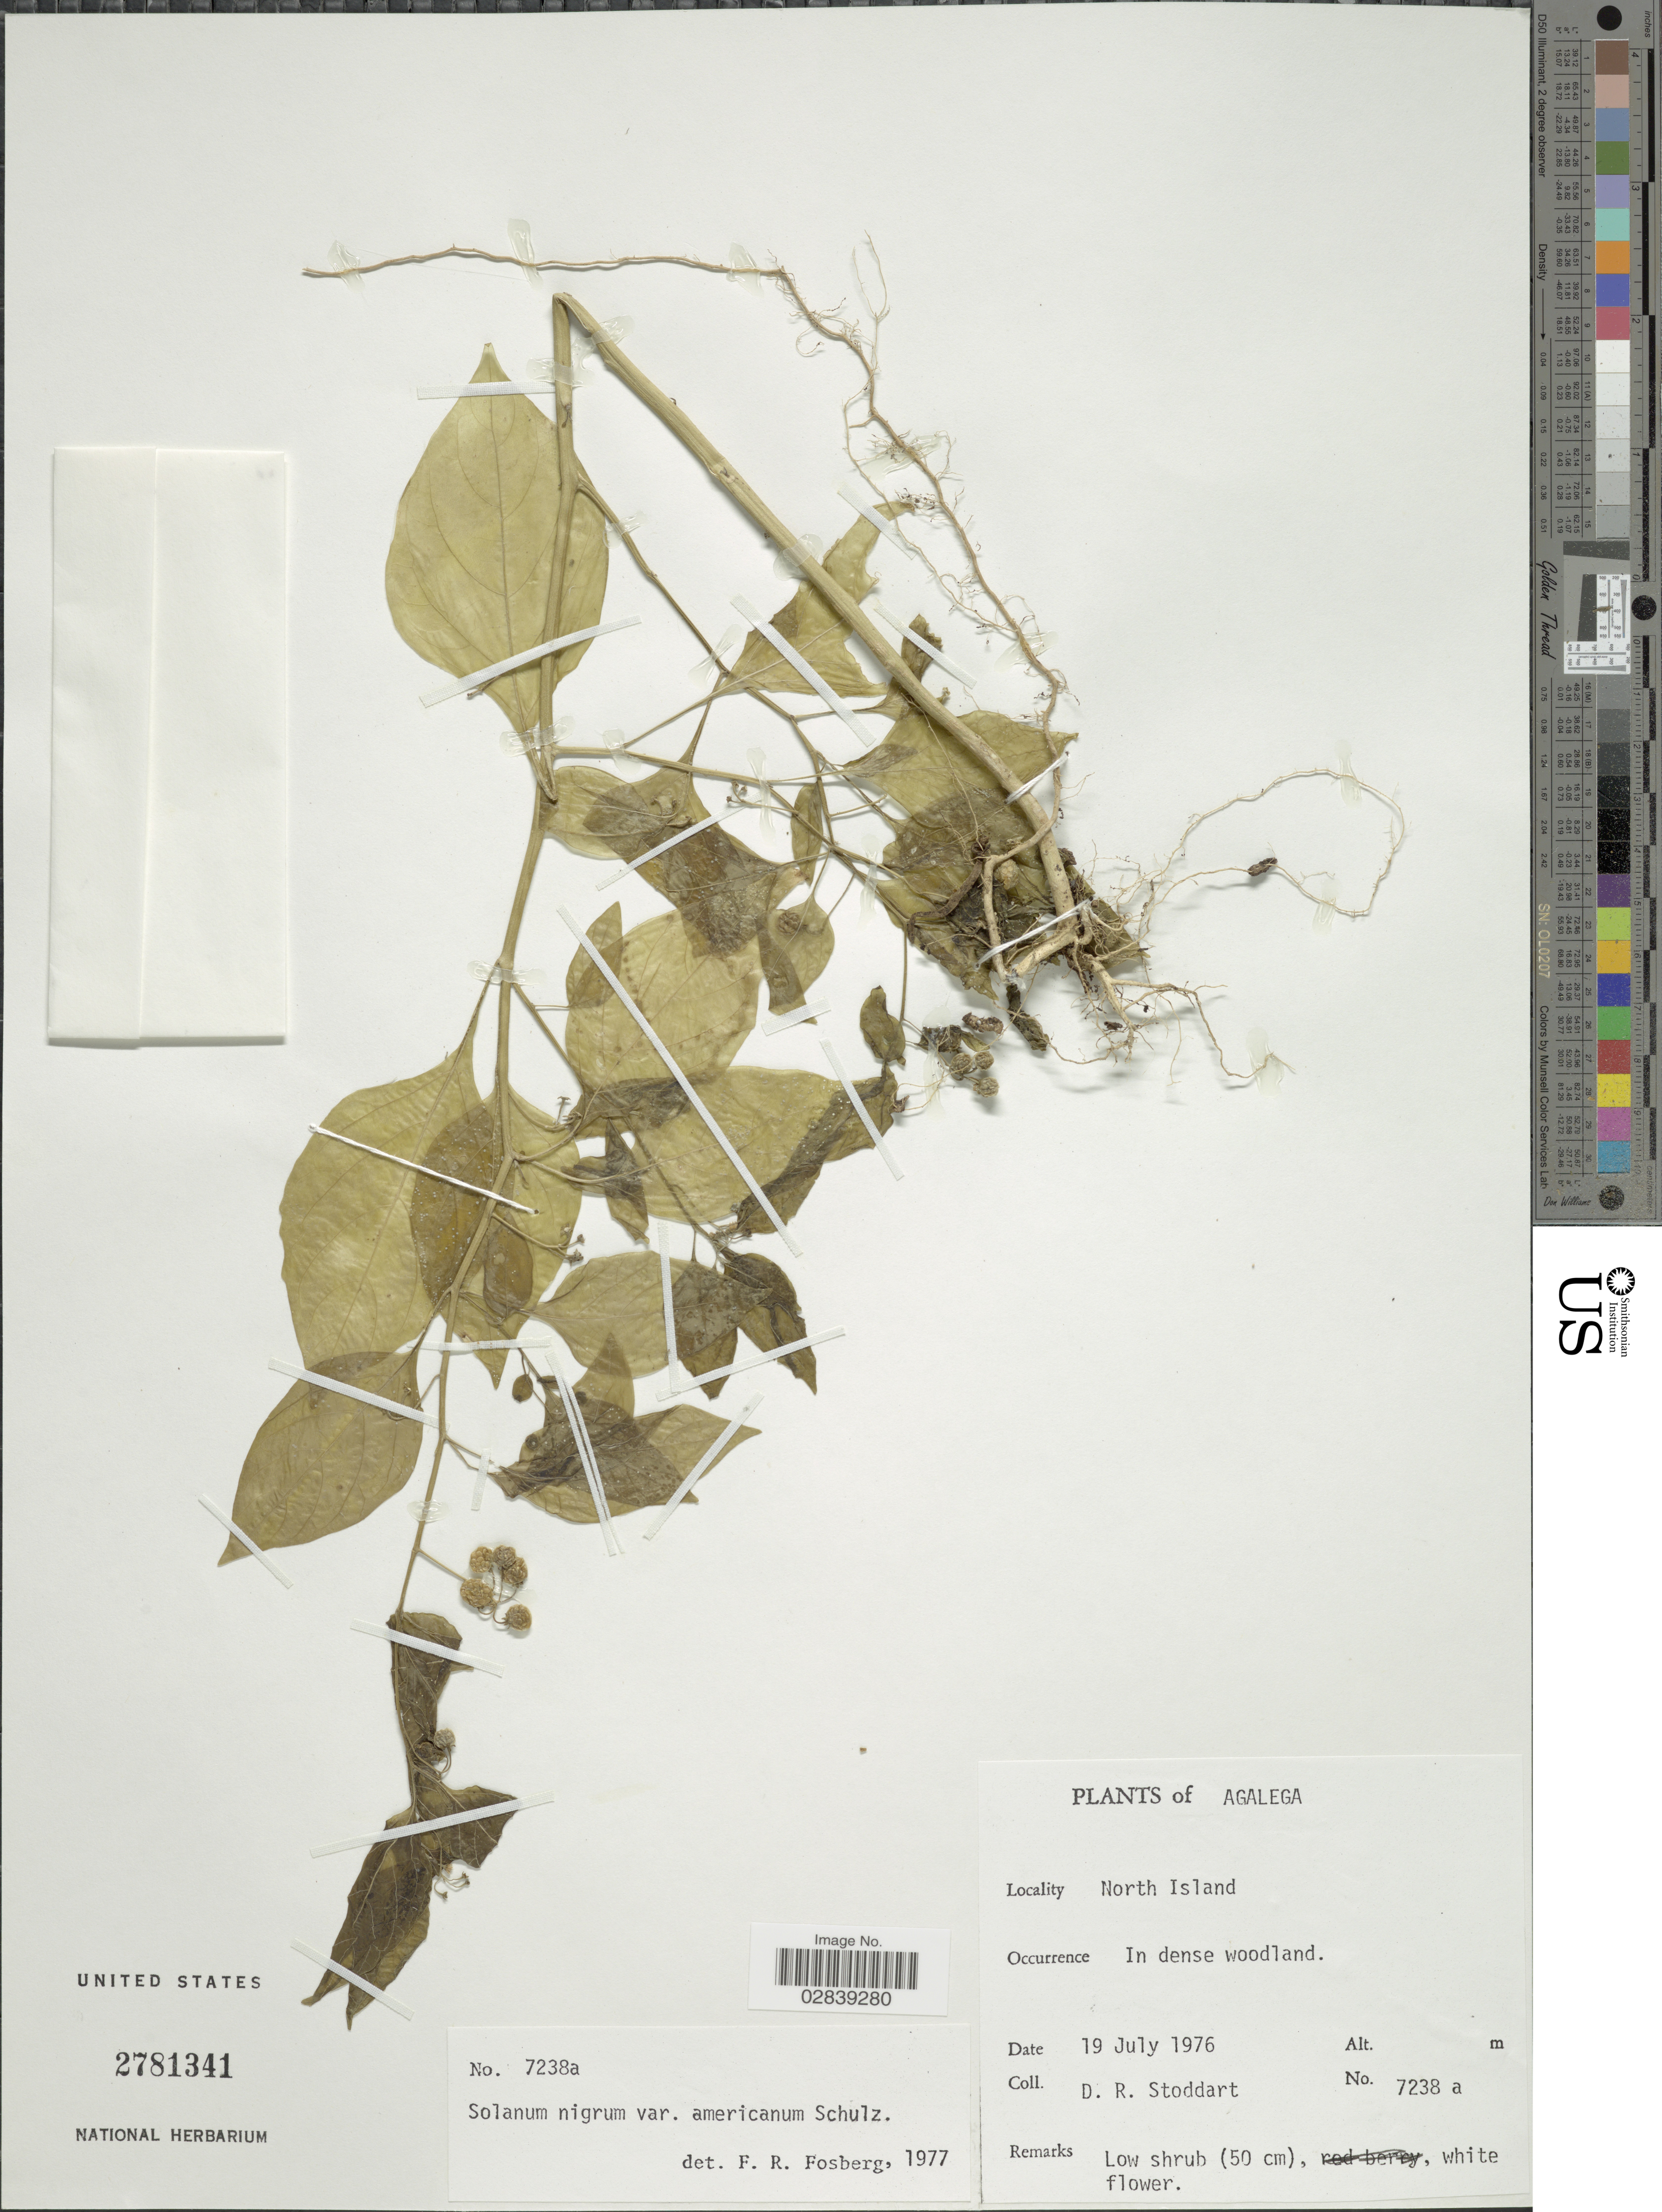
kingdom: Plantae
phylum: Tracheophyta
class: Magnoliopsida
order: Solanales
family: Solanaceae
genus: Solanum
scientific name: Solanum nigrum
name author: L.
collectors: D. R. Stoddart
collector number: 7238a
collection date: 1976-07-19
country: Mauritius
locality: Agalega, North Island.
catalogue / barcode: US 2781341